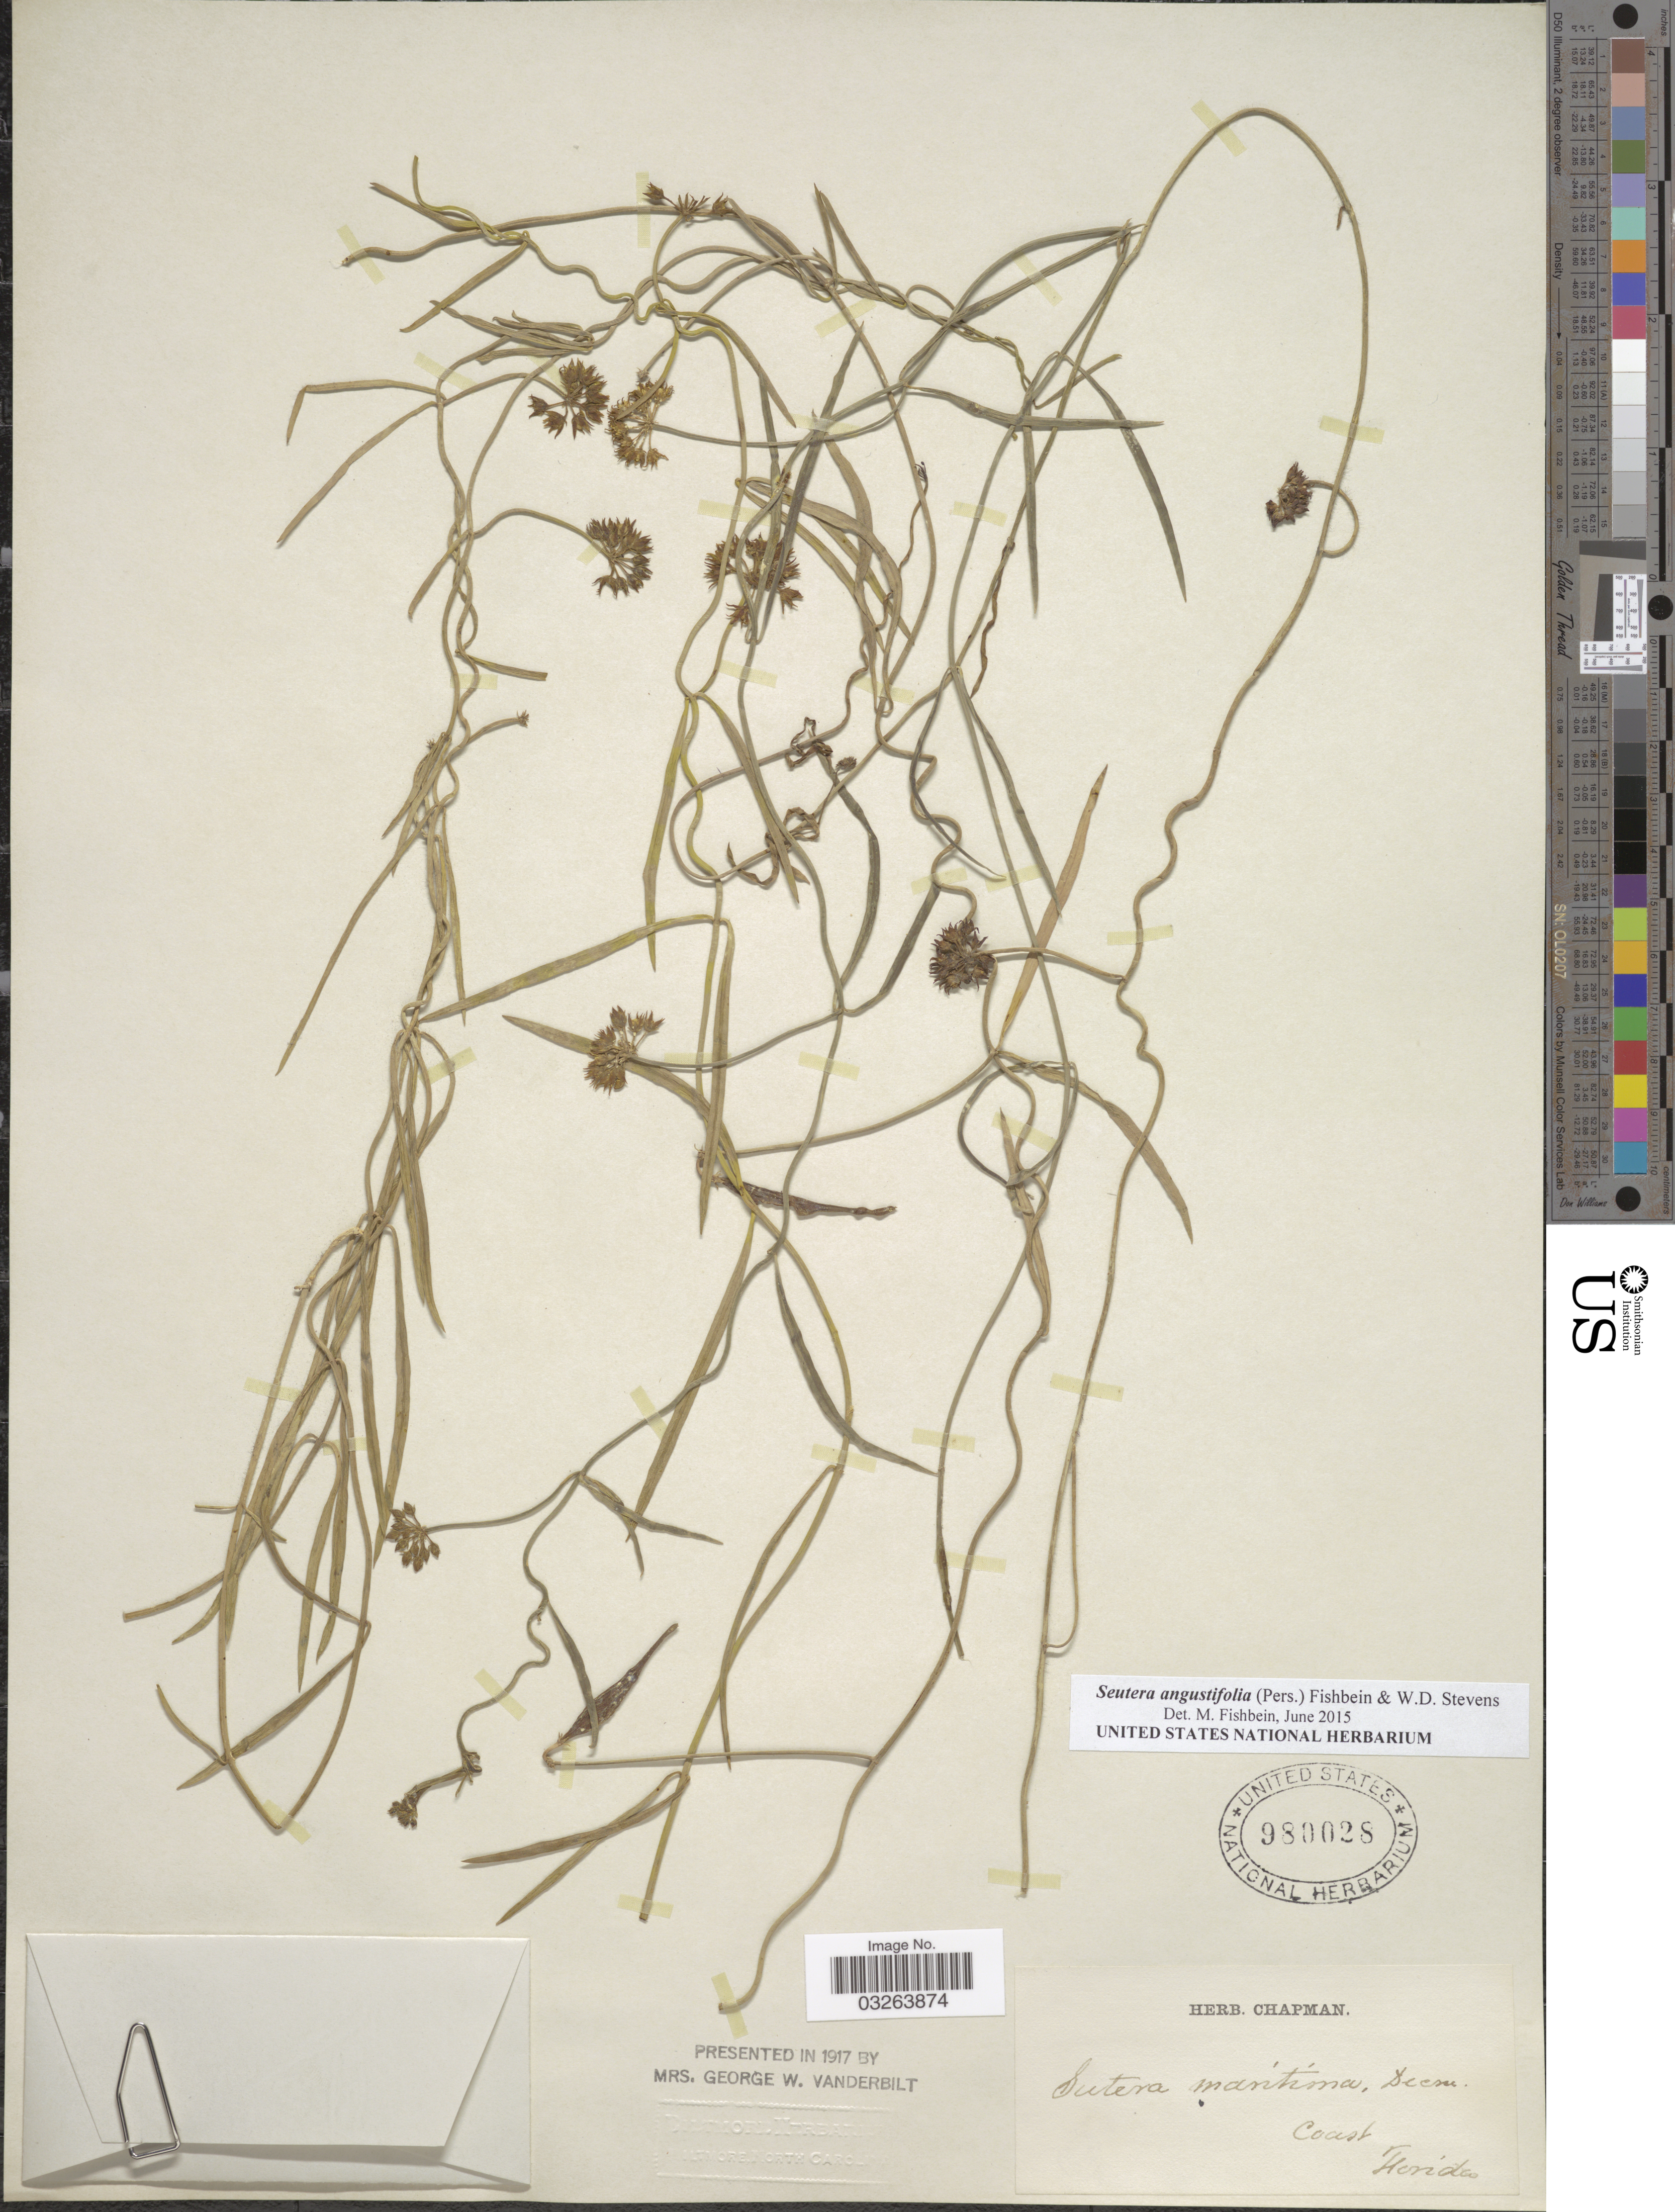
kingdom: Plantae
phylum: Tracheophyta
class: Magnoliopsida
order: Gentianales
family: Apocynaceae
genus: Seutera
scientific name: Seutera angustifolia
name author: Fishbein & W.D. Stevens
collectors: ex herb. Chapman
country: United States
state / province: Florida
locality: Coast.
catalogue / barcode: US 980028